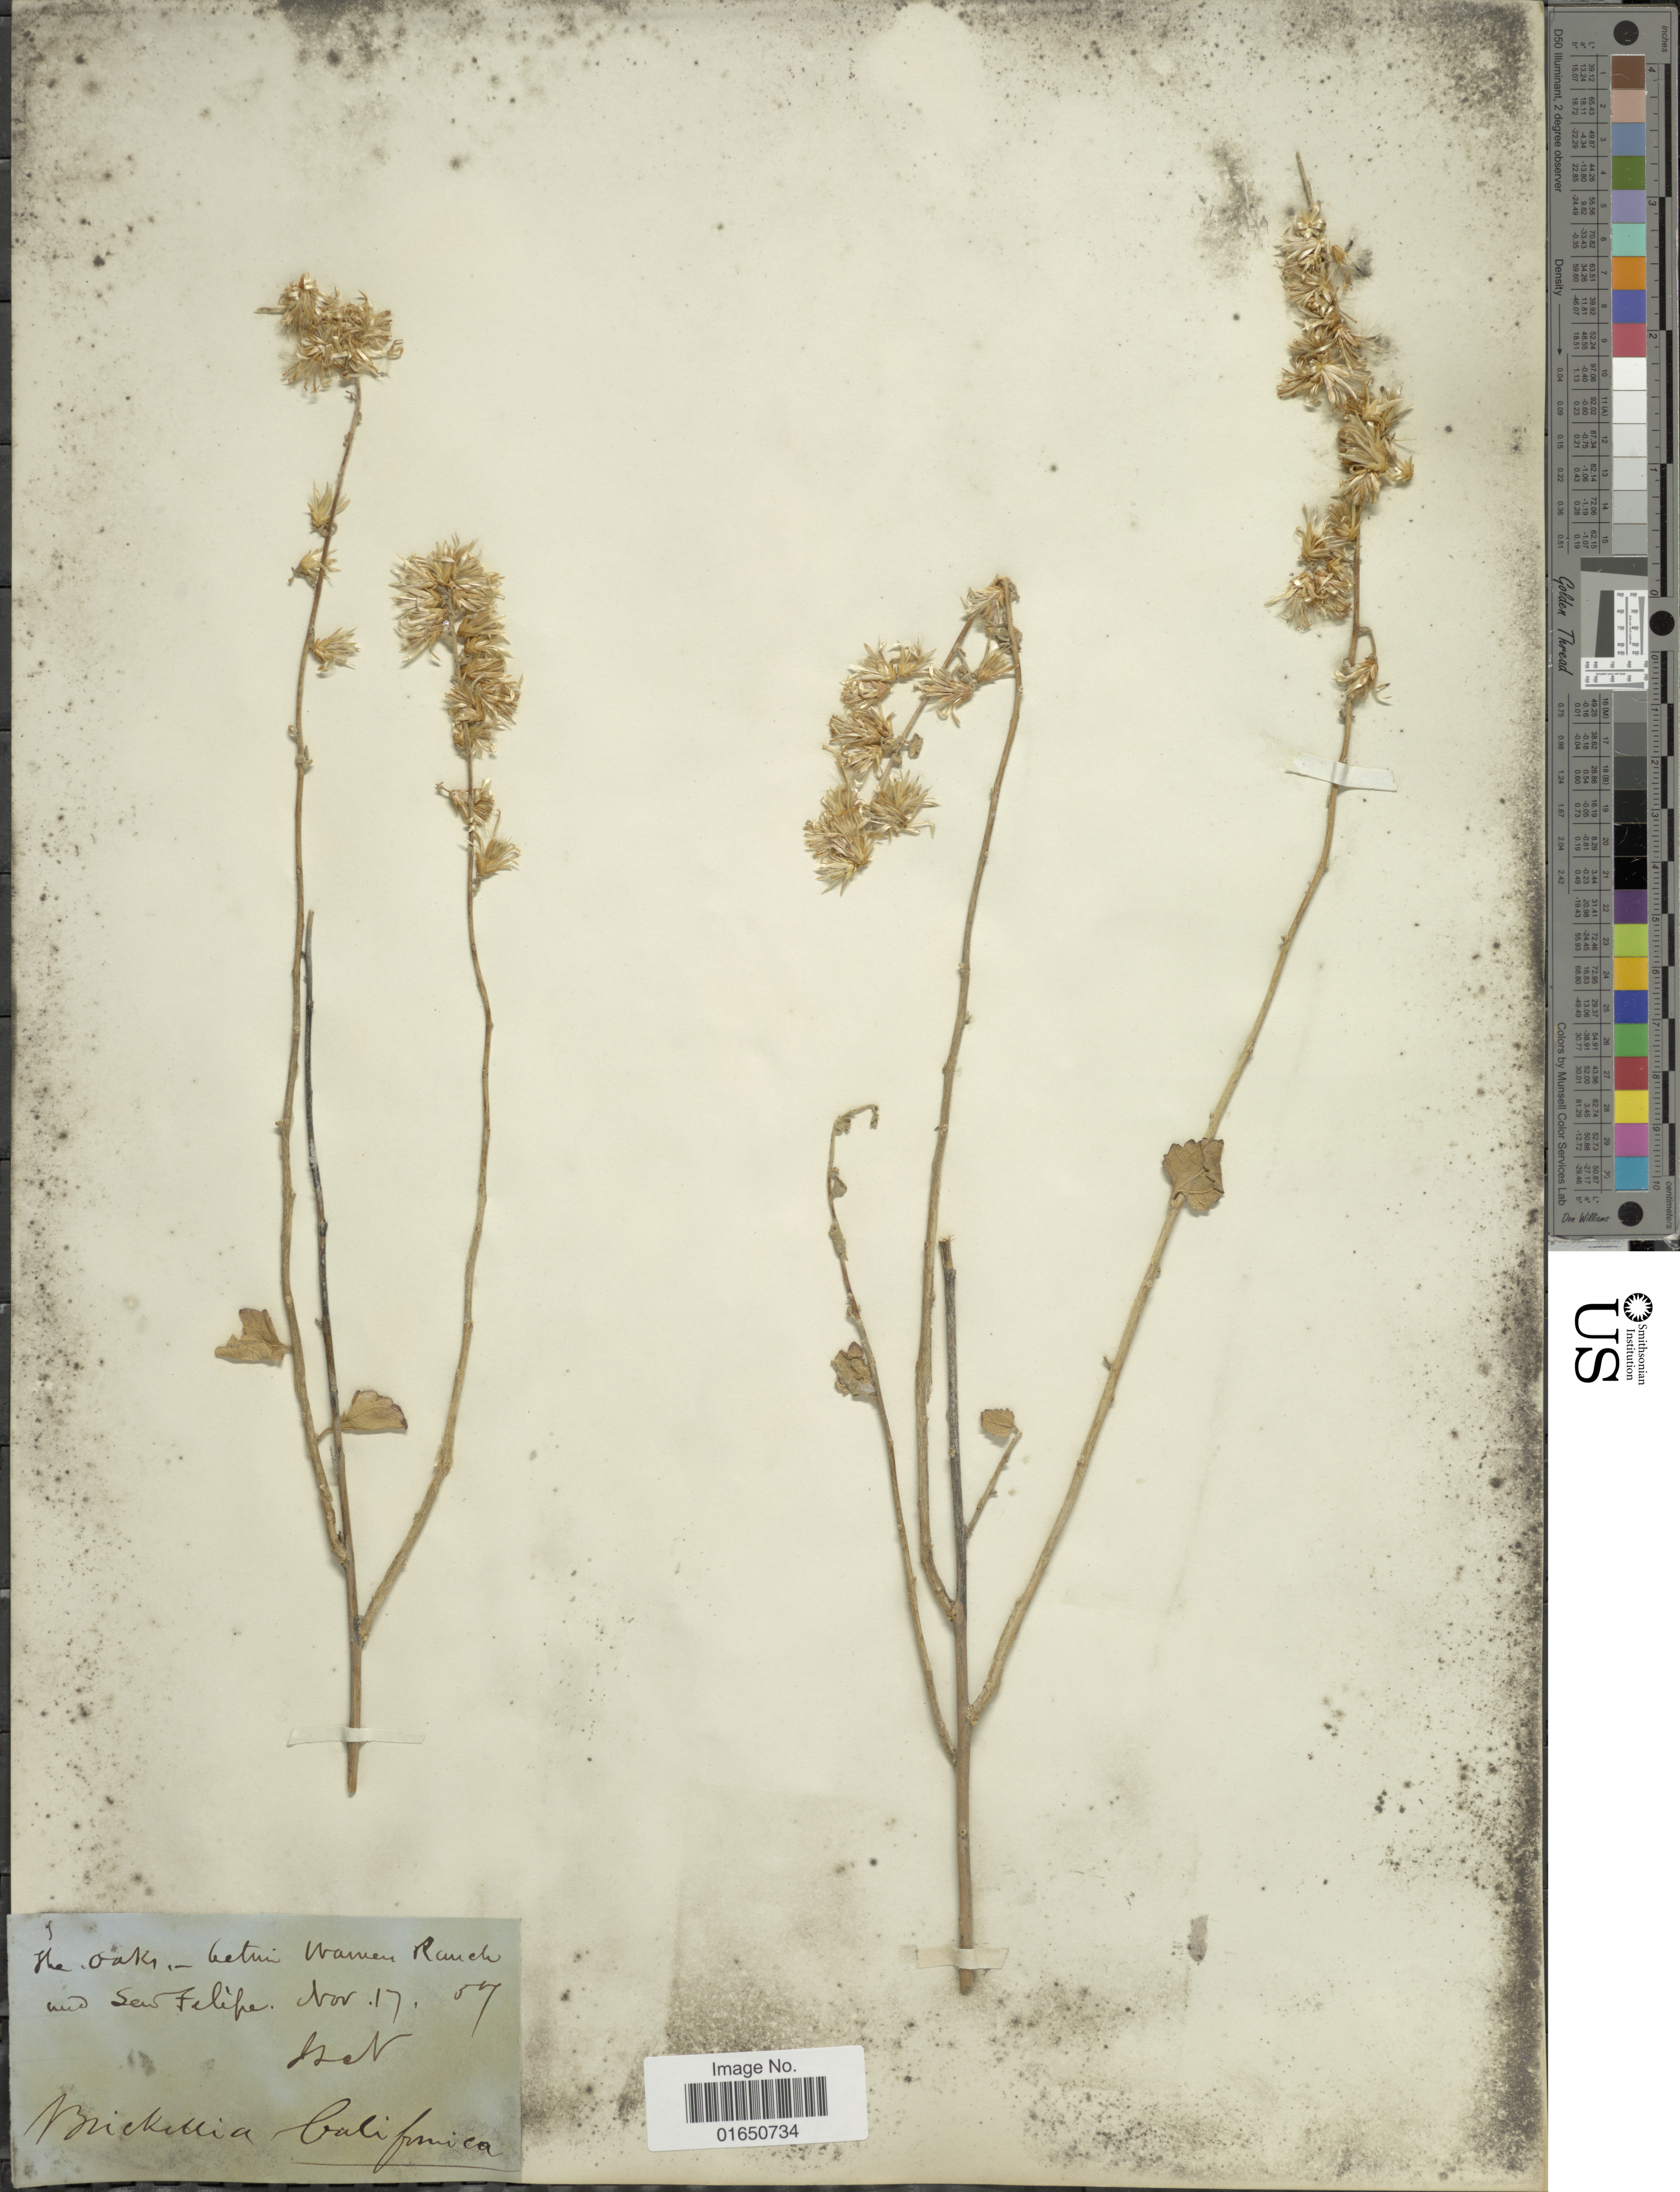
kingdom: Plantae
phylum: Tracheophyta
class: Magnoliopsida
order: Asterales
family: Asteraceae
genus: Brickellia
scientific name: Brickellia californica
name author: (Torr. & A. Gray) A. Gray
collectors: J. S. Newberry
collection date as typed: Transcribed d/m/y: 17/11/59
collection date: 1857-11-17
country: United States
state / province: California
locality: The Oak - between Warren Ranch and San Felipe [Baja California?]